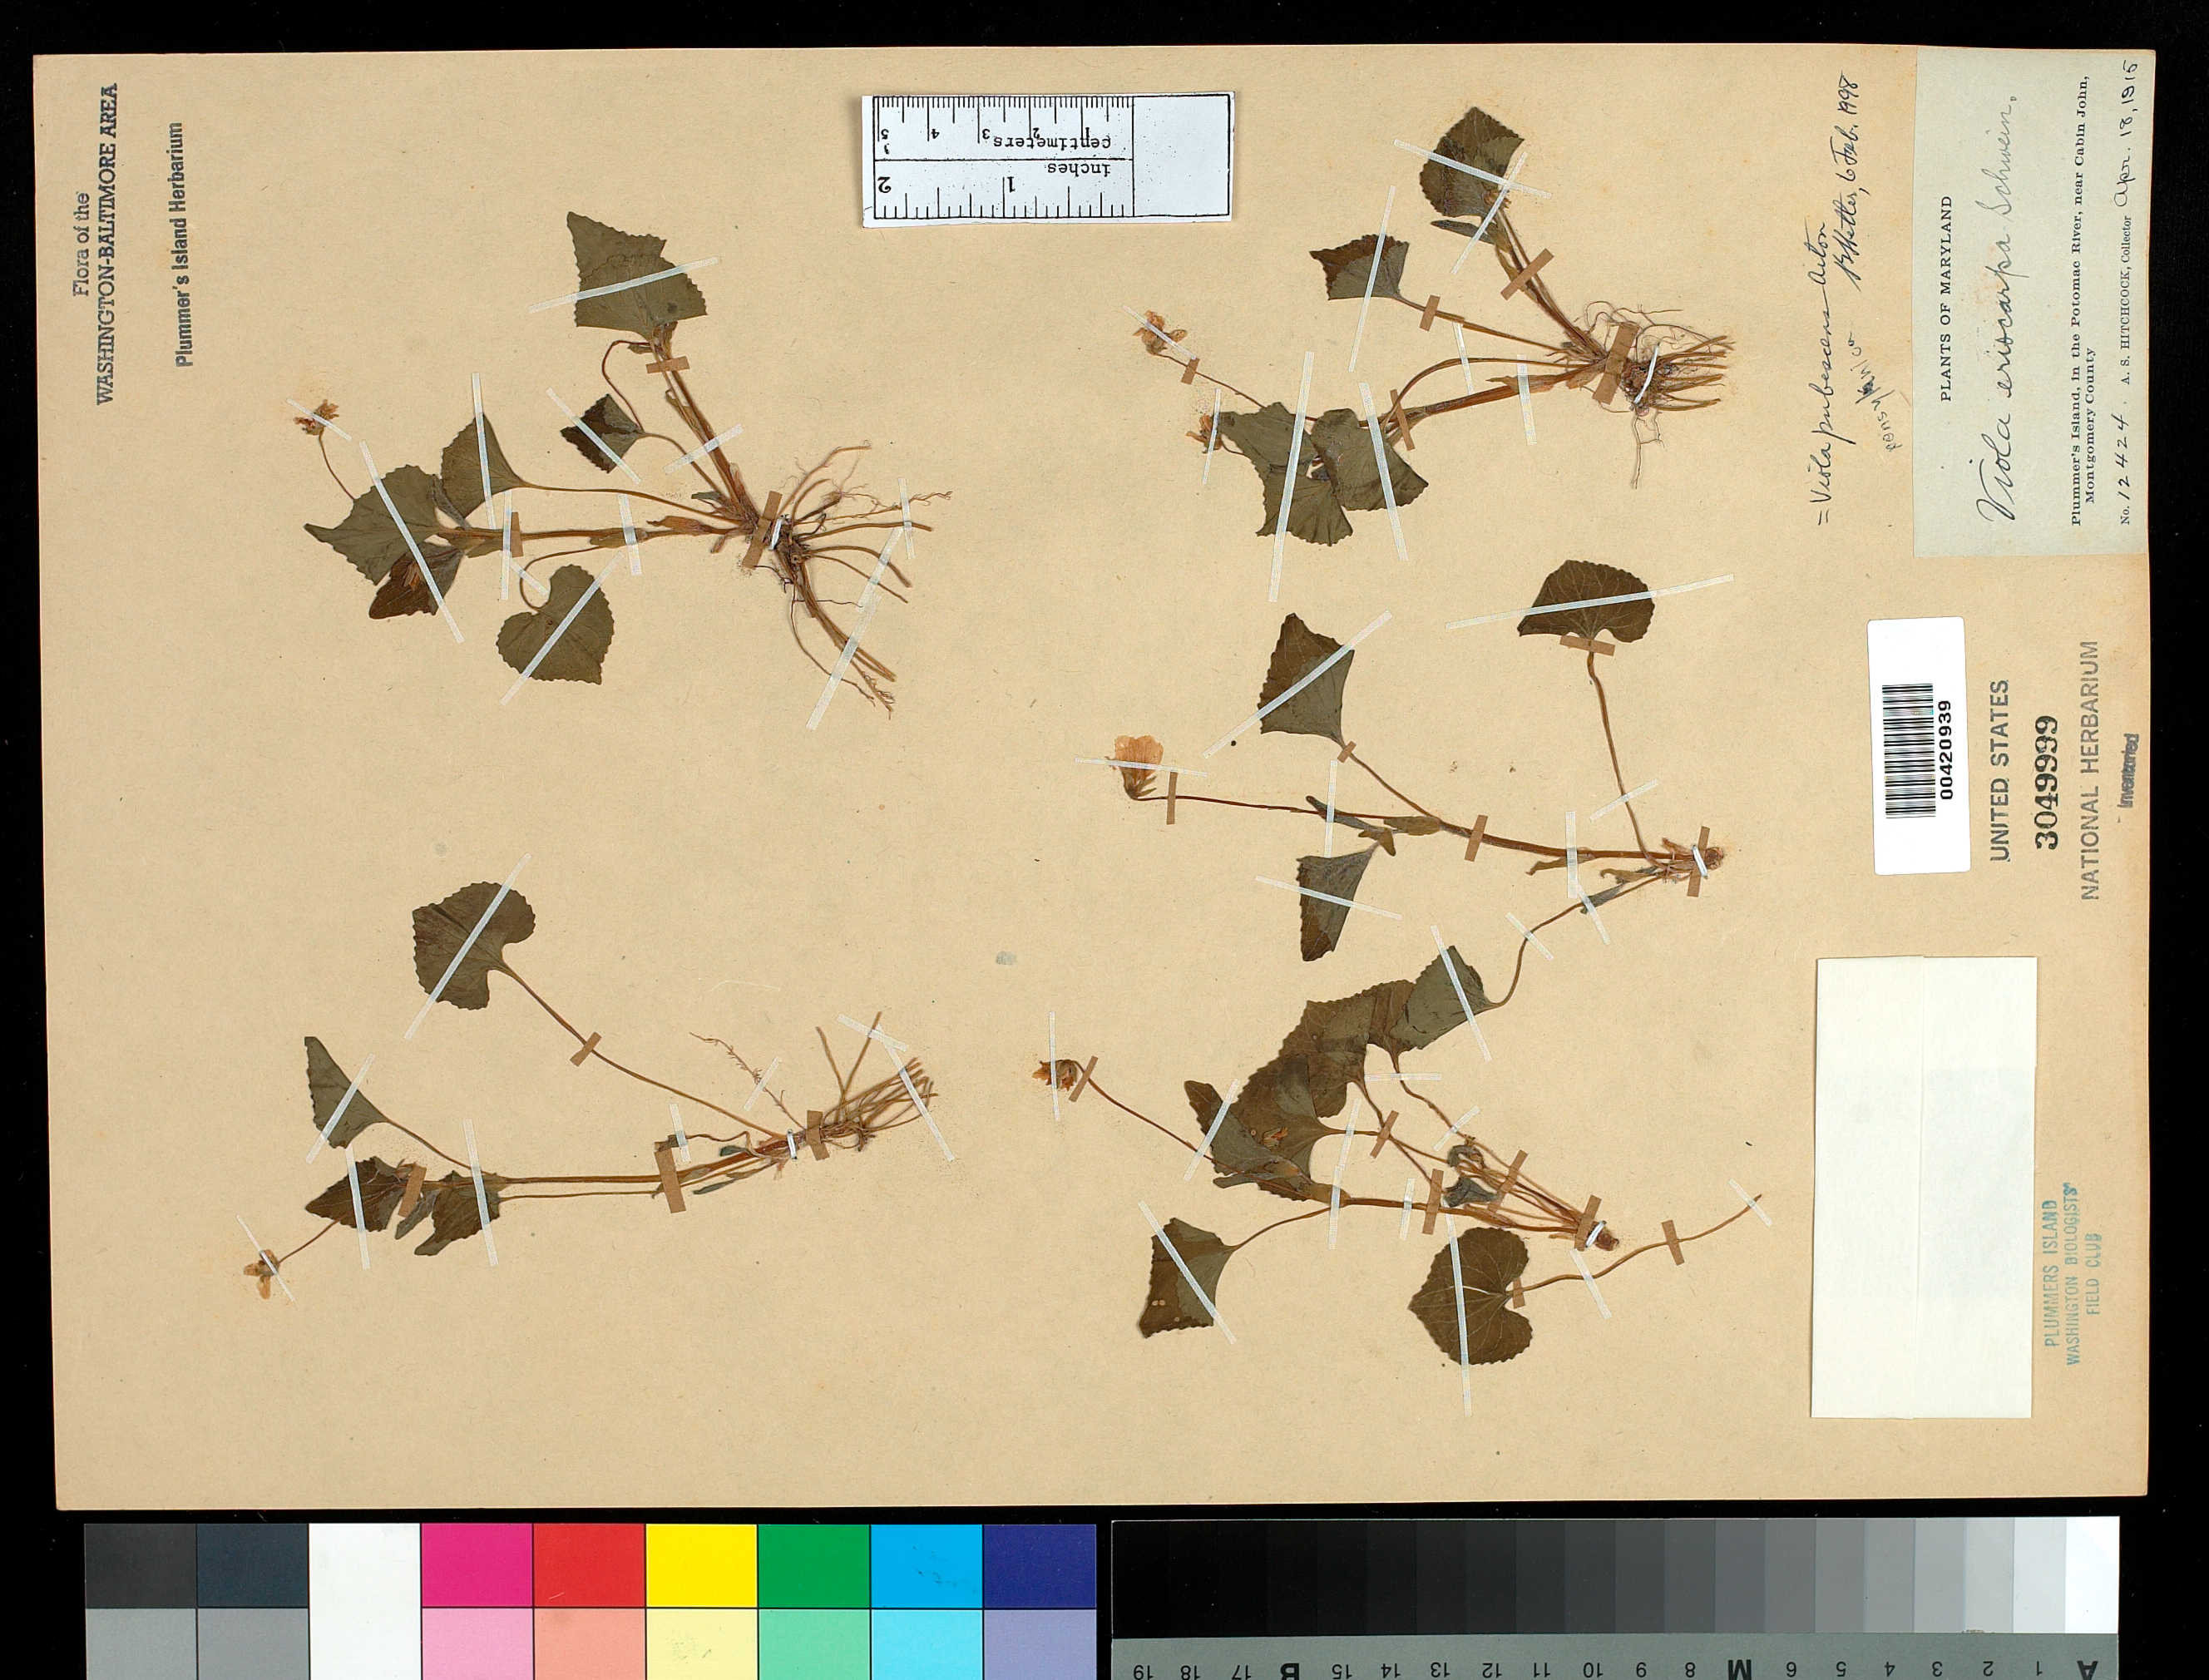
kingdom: Plantae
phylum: Tracheophyta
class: Magnoliopsida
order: Malpighiales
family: Violaceae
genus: Viola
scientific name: Viola pubescens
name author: Aiton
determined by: Shetler, Stanwyn G., (US), NMNH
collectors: A. S. Hitchcock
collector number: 12424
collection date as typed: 18 Apr 1915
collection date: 1915-04-18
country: United States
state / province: Maryland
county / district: Montgomery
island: Plummers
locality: Plummer's Island Plummers Island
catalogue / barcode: US 3049999